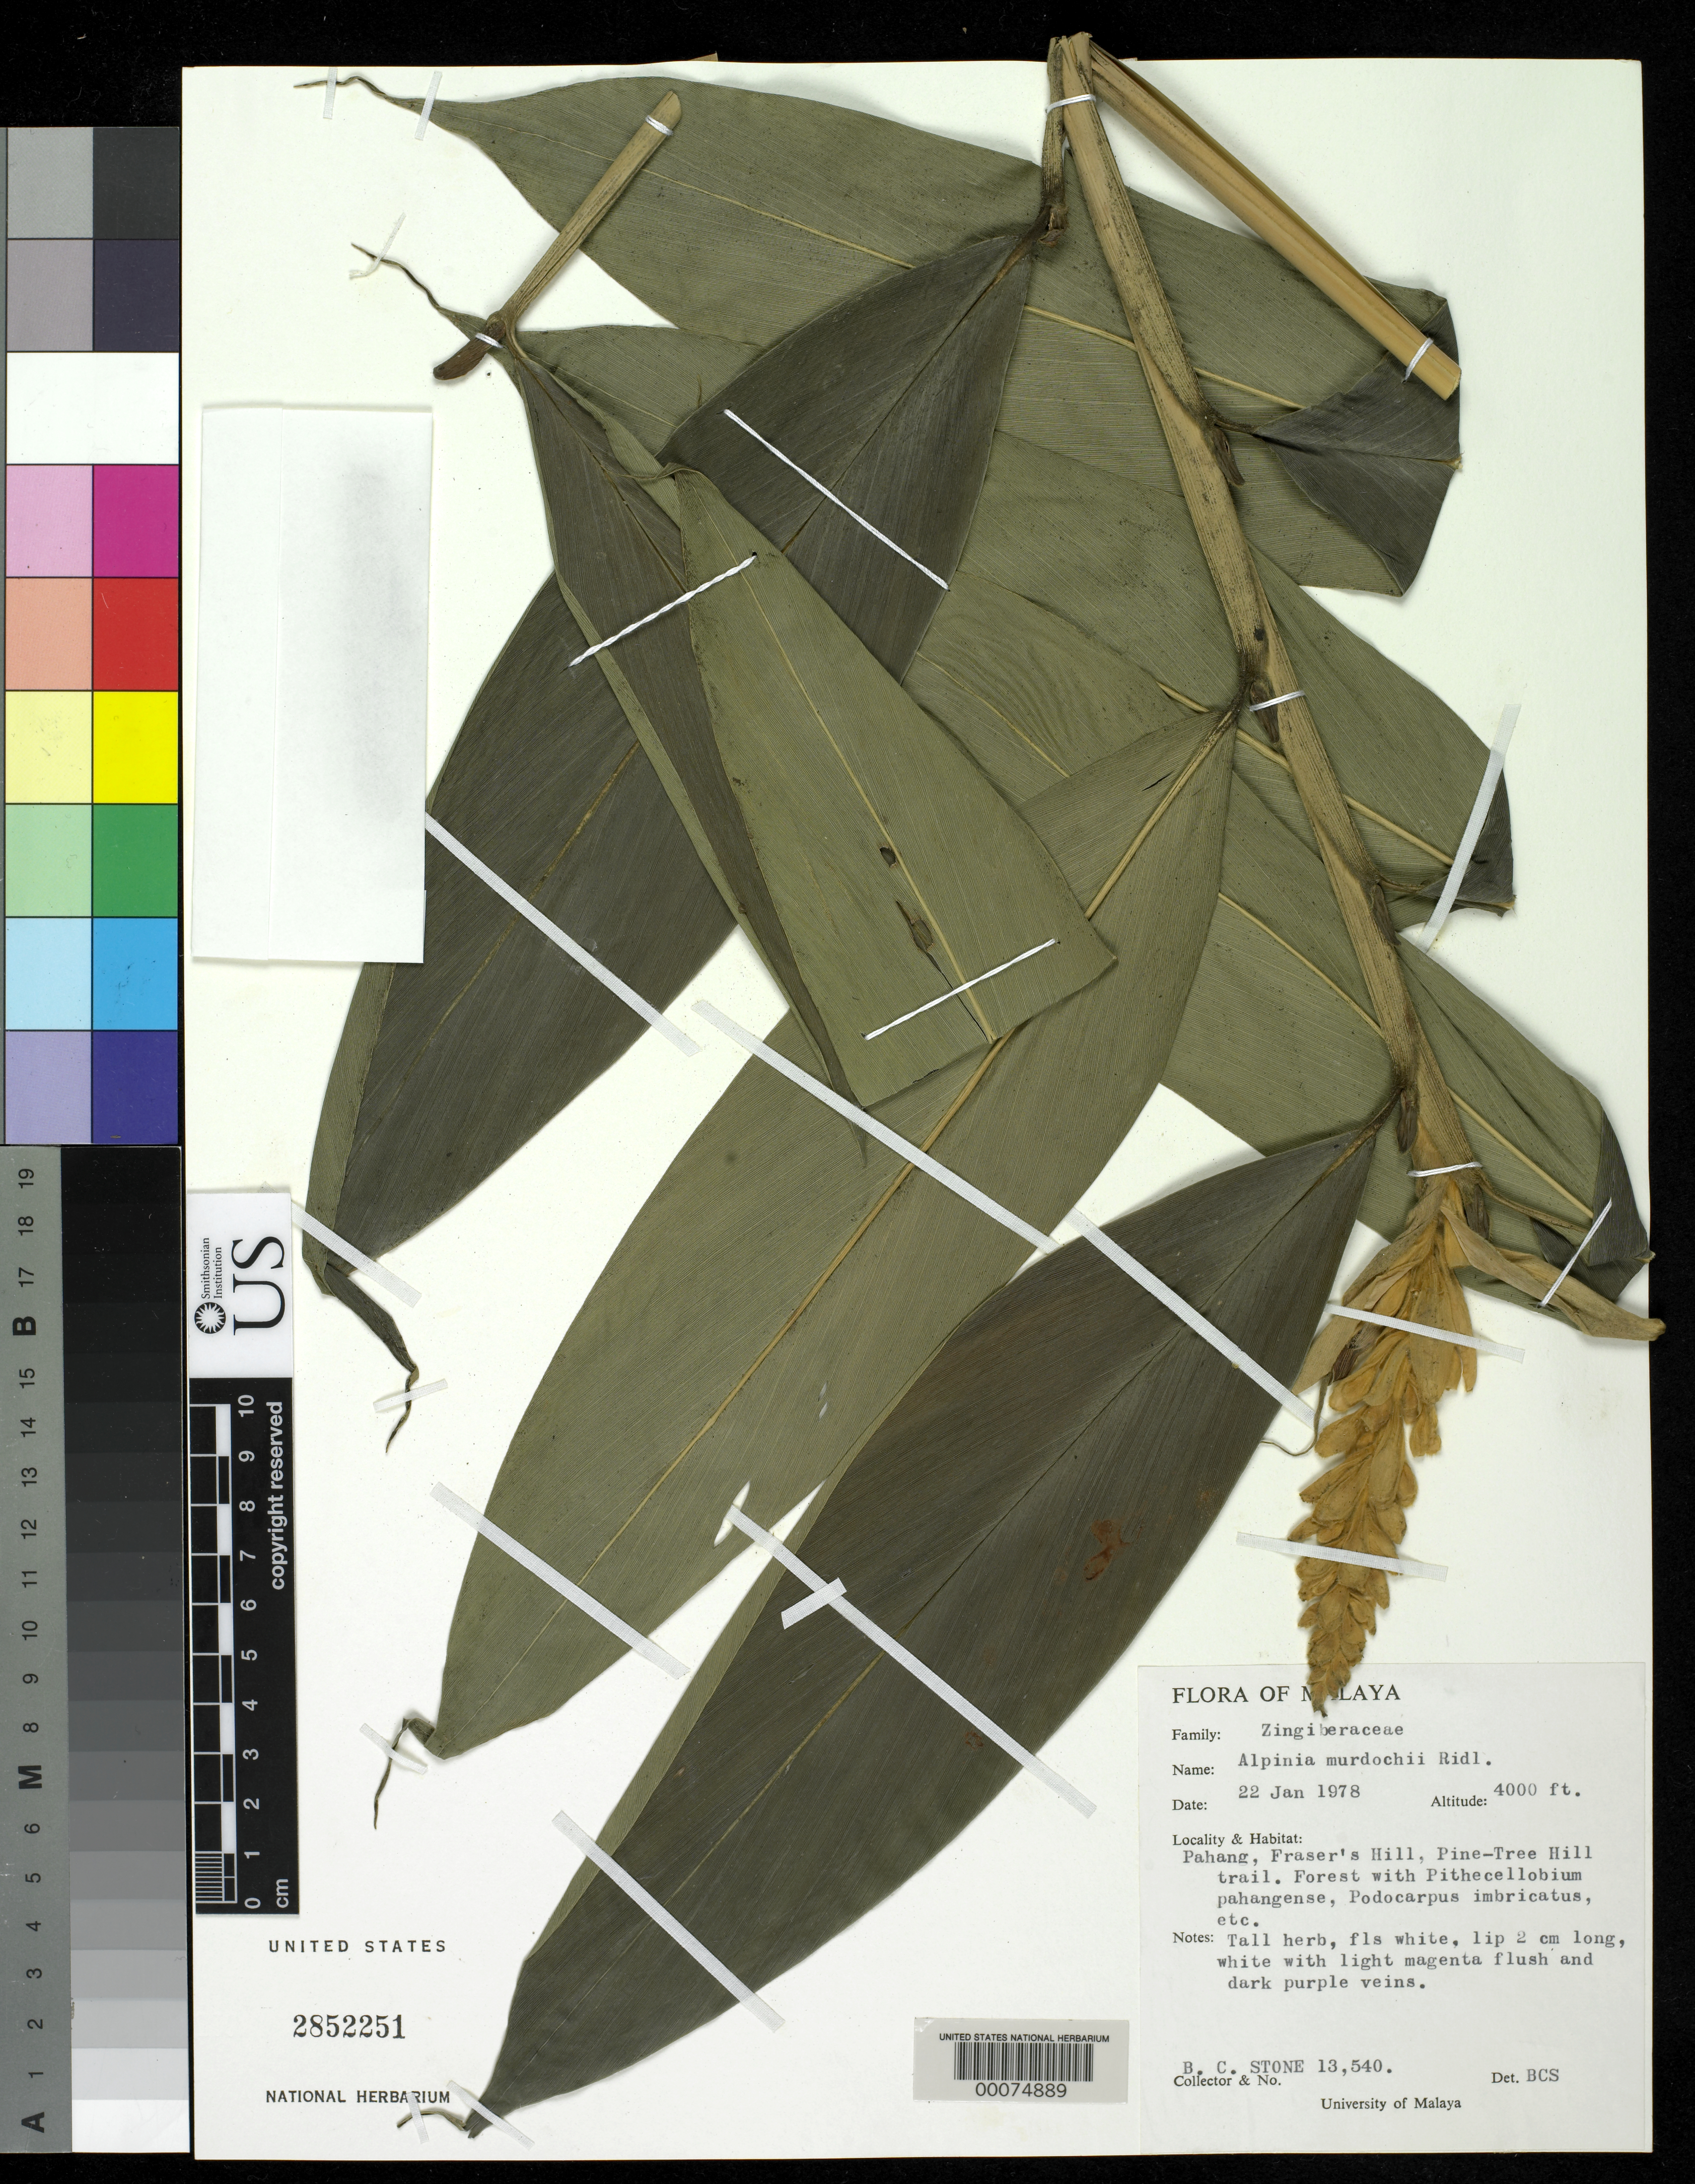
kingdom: Plantae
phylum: Tracheophyta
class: Liliopsida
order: Zingiberales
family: Zingiberaceae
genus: Alpinia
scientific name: Alpinia murdochii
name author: Ridl.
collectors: B. C. Stone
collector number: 13540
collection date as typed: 22 Jan 1978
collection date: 1978-01-22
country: Malaysia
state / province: Pulau Pinang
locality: Malaya, pahang, fraser's hill, pine-tree hill trail [Malay Peninsula]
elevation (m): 1219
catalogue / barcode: US 2852251